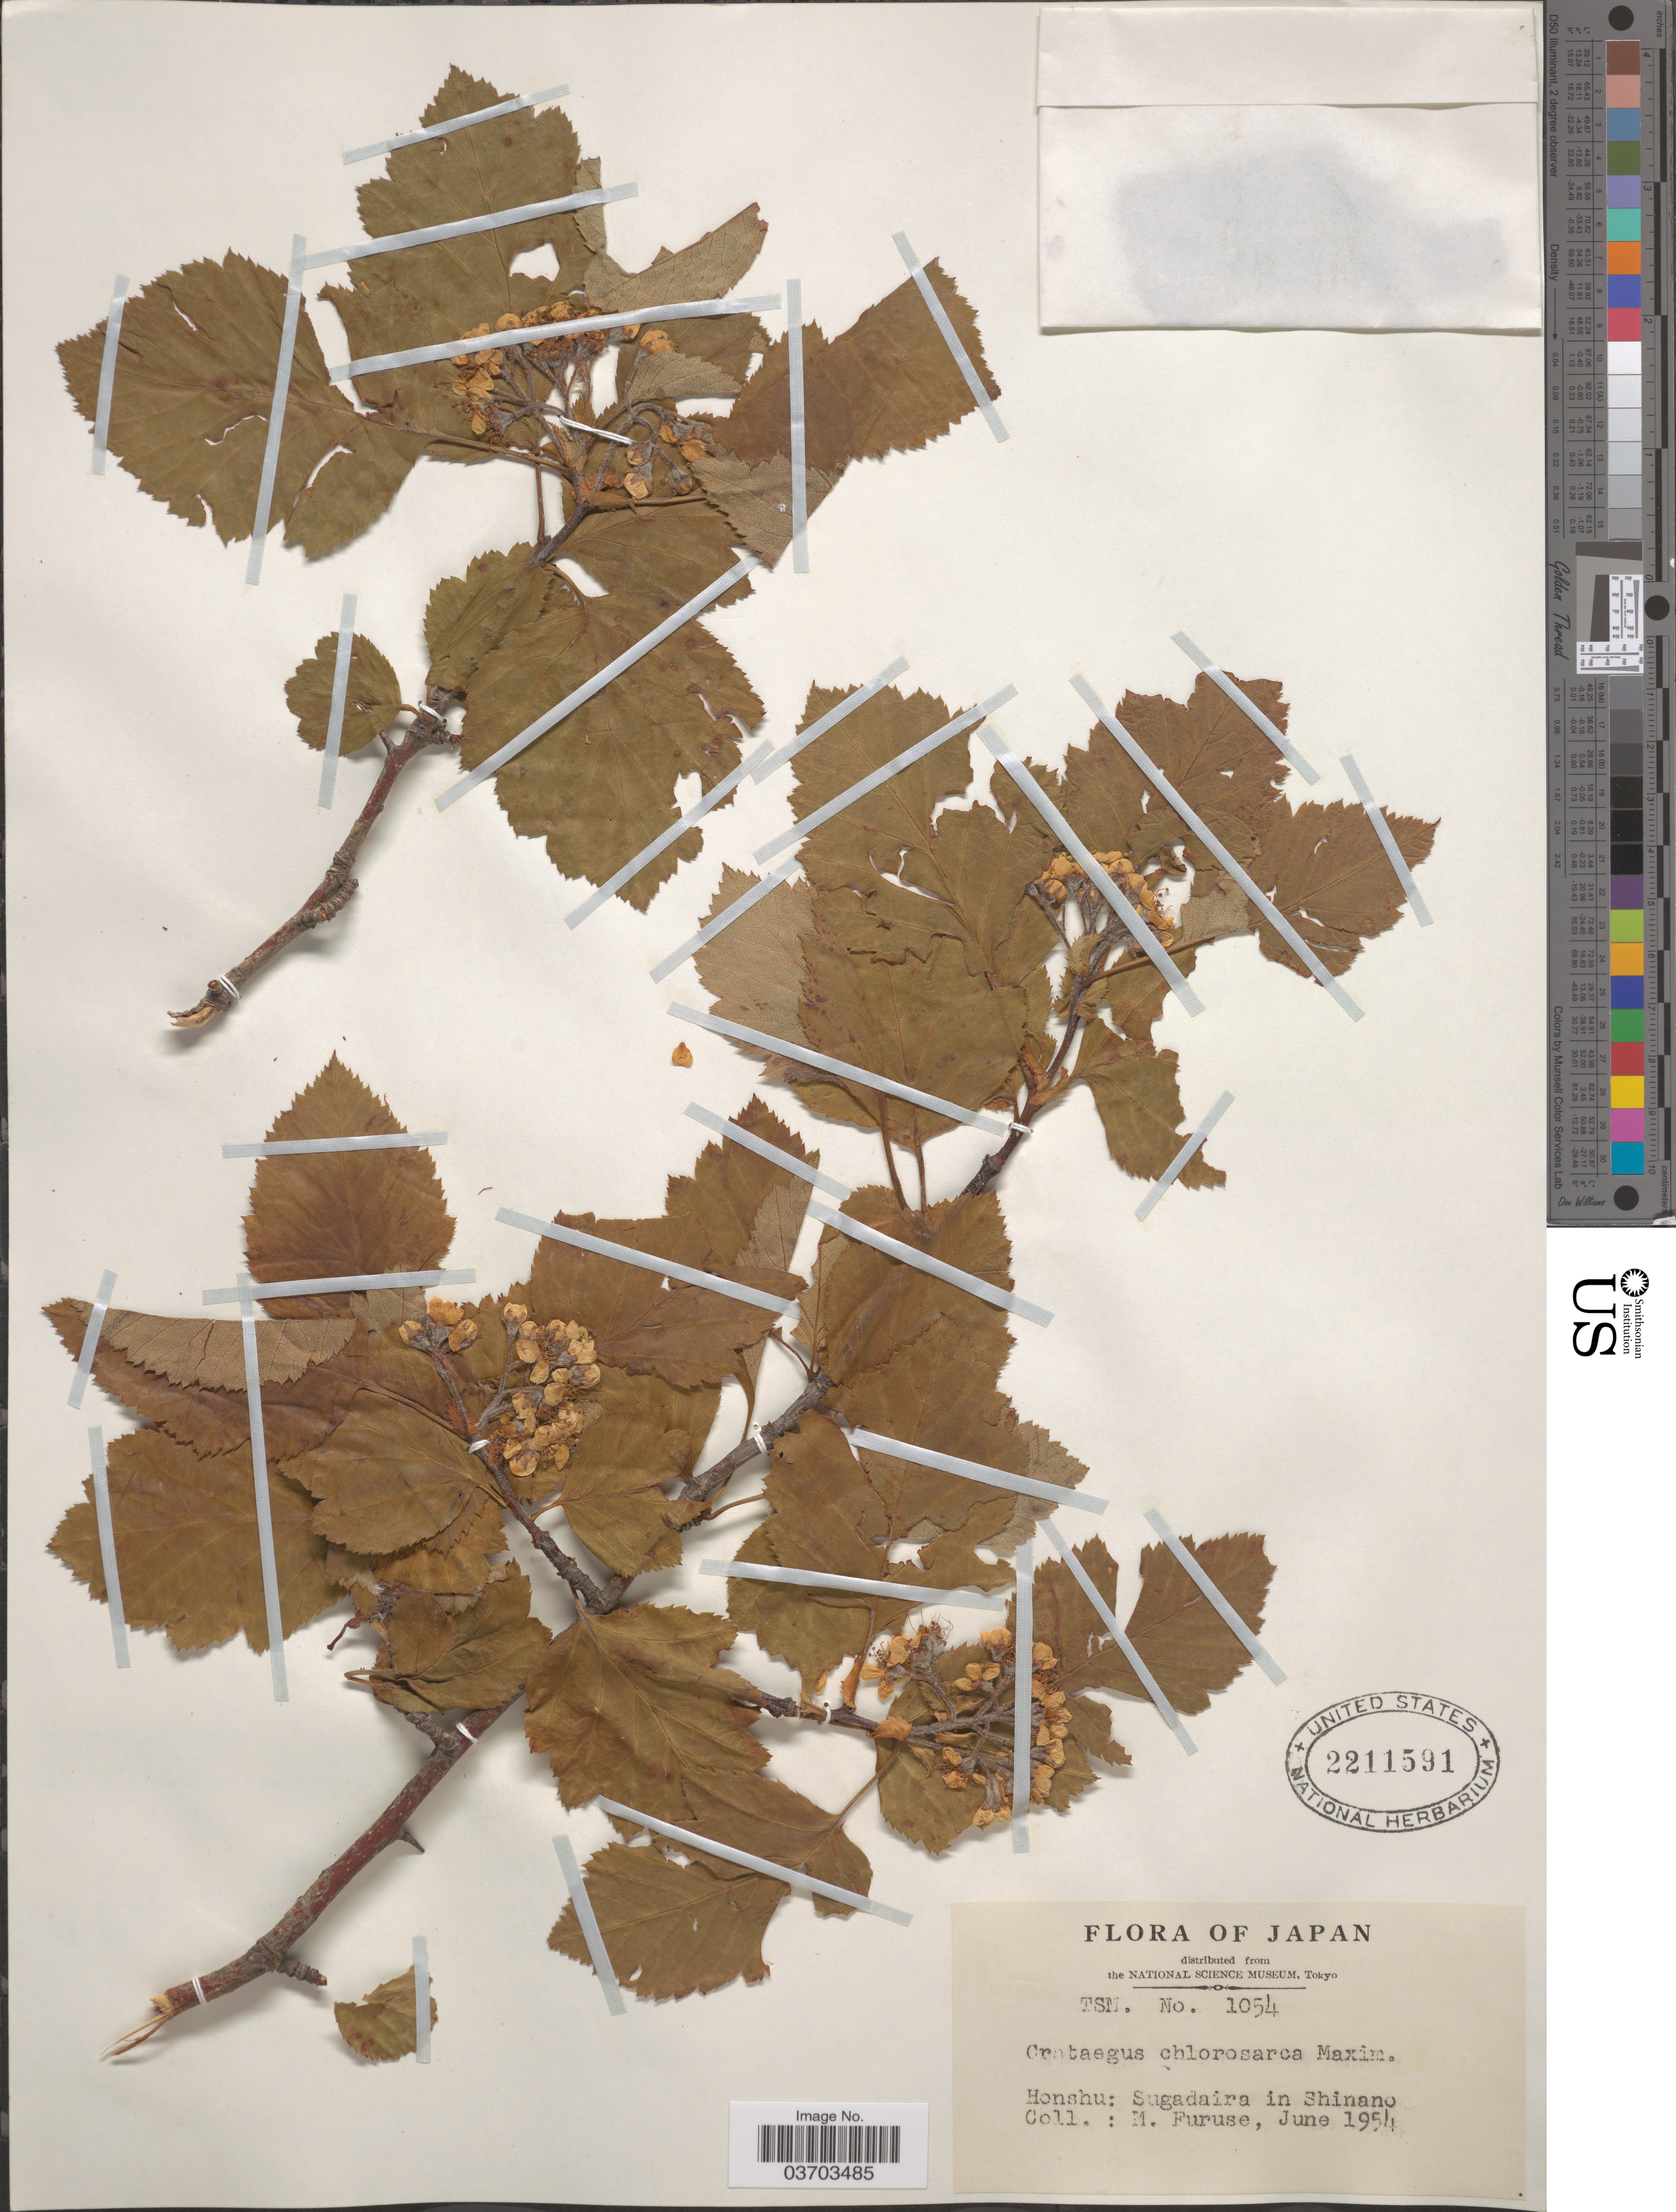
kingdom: Plantae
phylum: Tracheophyta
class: Magnoliopsida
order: Rosales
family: Rosaceae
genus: Crataegus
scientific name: Crataegus chlorosarca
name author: Maxim.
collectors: M. Furuse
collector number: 1054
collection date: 1954-06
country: Japan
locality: Honshu: Sugadaira in Shinano.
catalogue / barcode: US 2211591